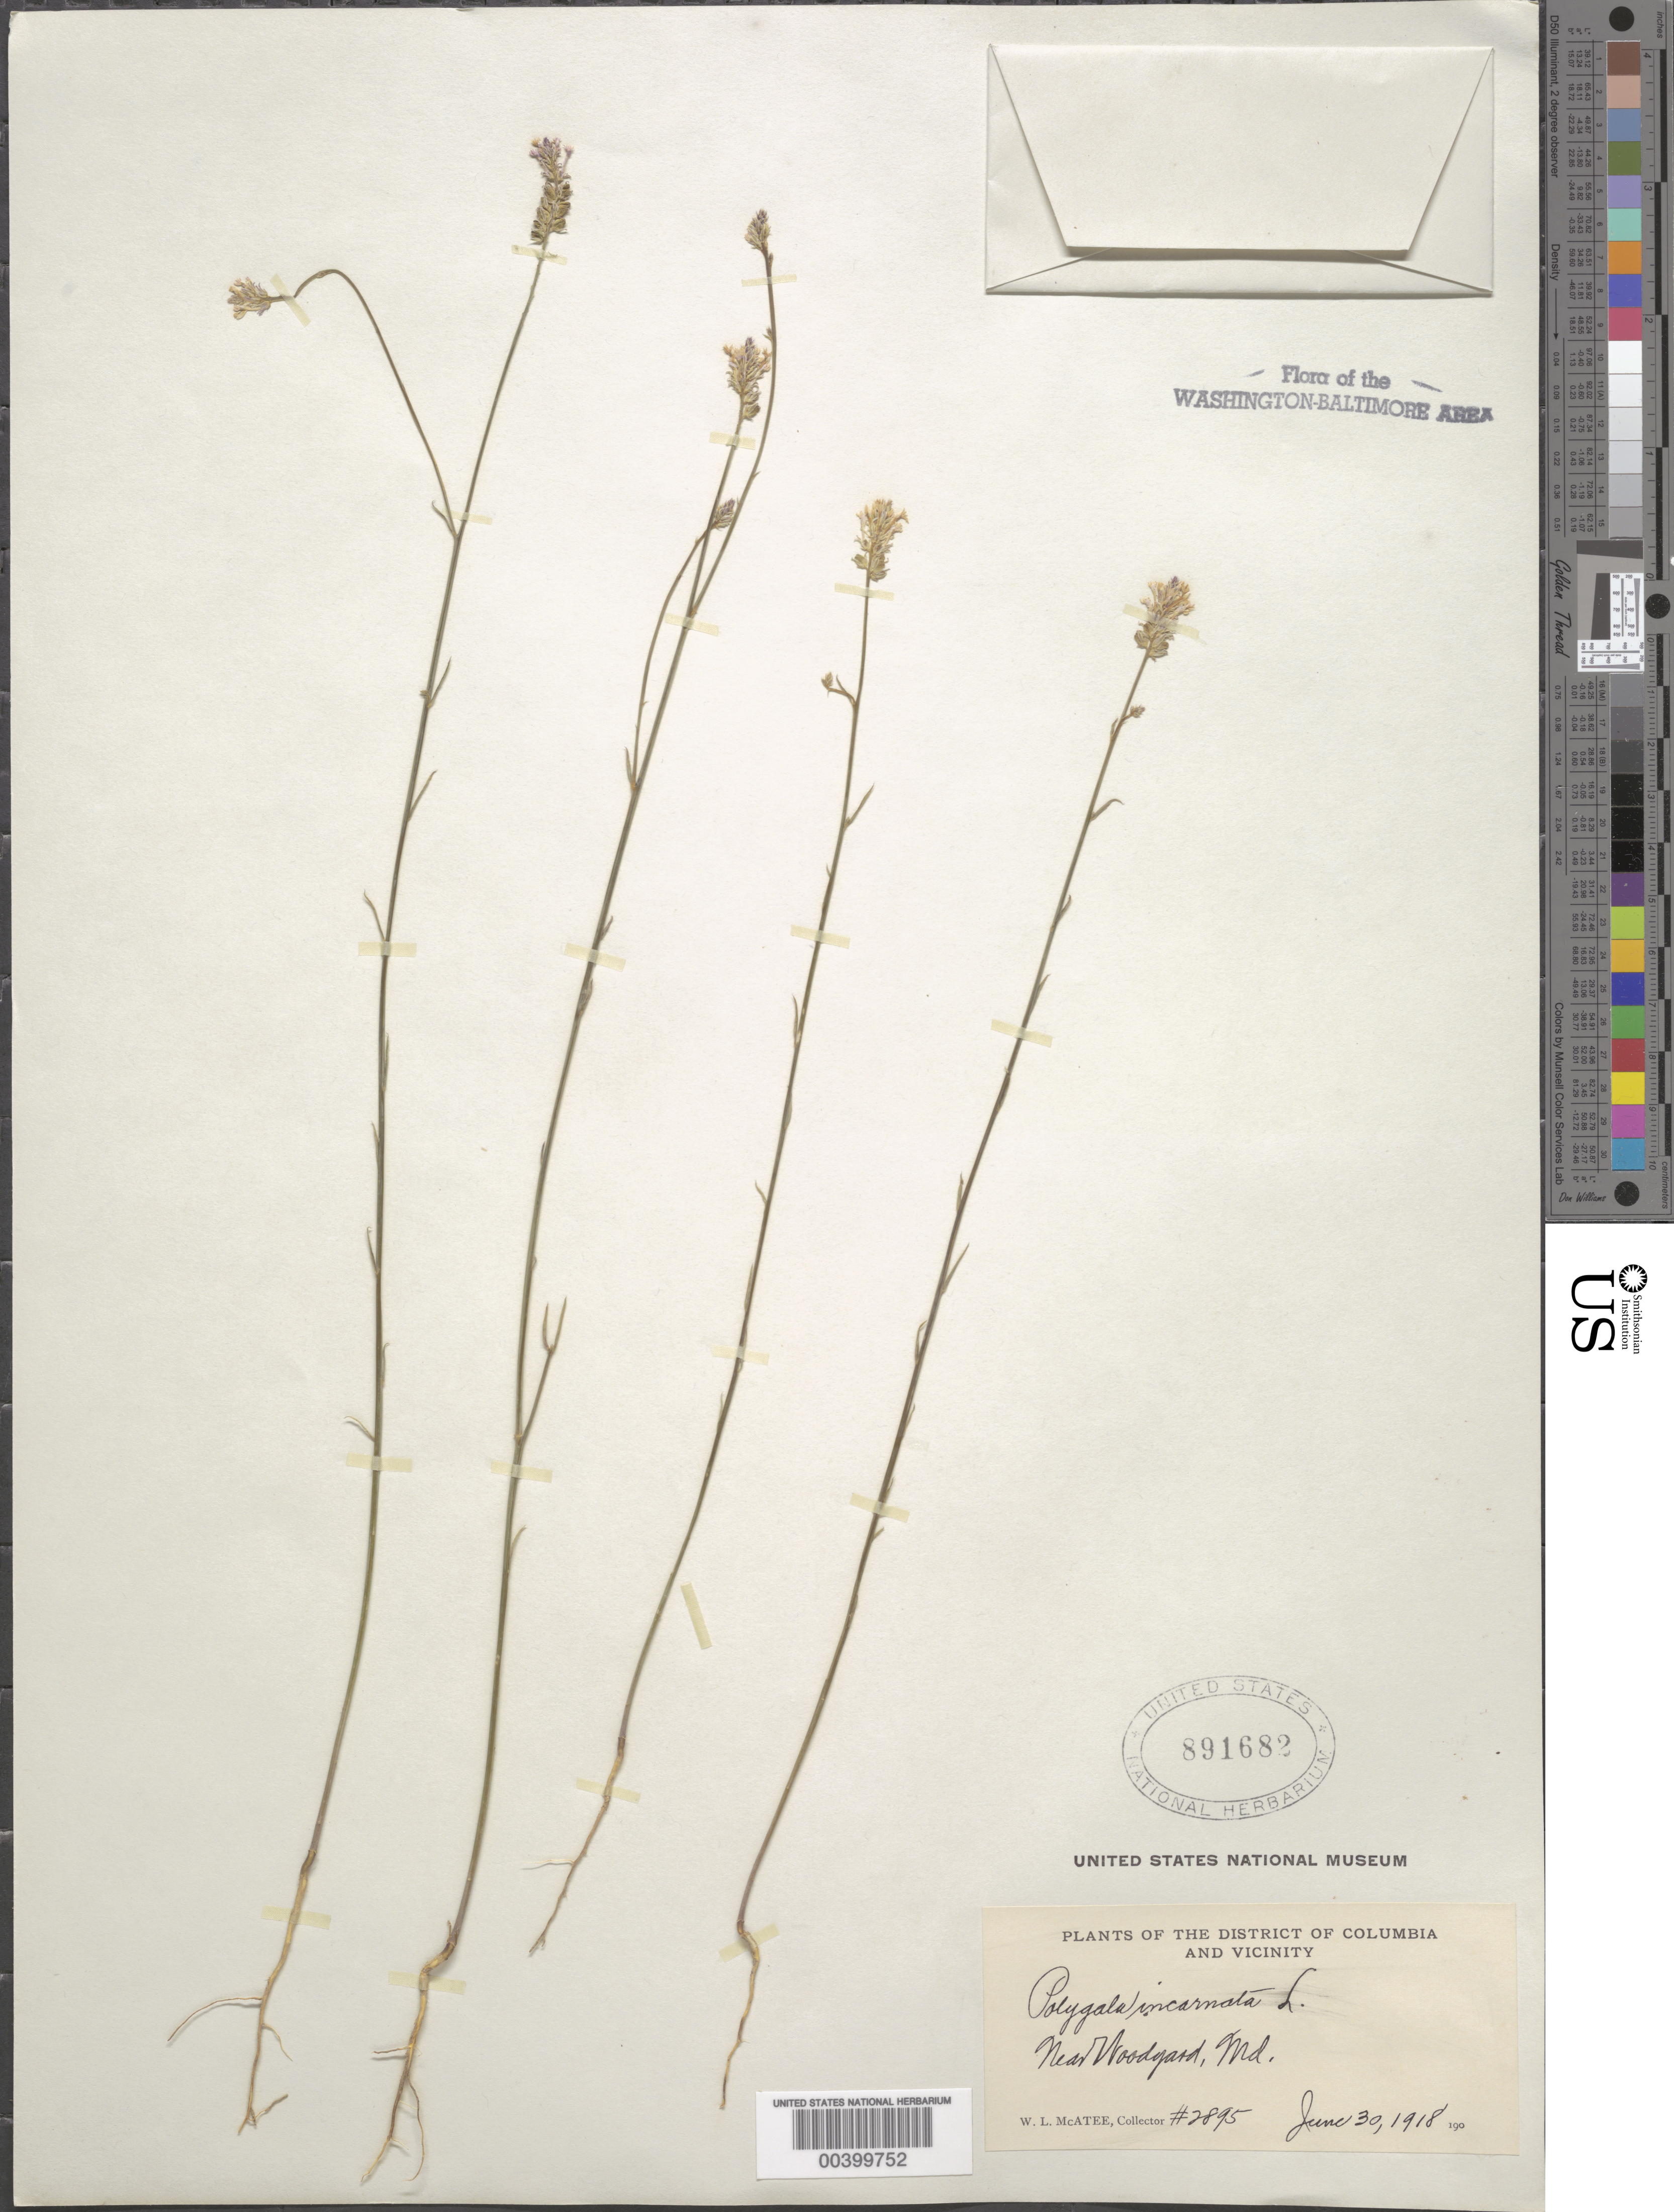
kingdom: Plantae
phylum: Tracheophyta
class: Magnoliopsida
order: Fabales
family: Polygalaceae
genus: Polygala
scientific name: Polygala incarnata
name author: L.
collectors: W. McAtee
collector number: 2895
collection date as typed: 30 Jun 1918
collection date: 1918-06-30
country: United States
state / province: Maryland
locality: Woodyard vicinity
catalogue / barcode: US 891682